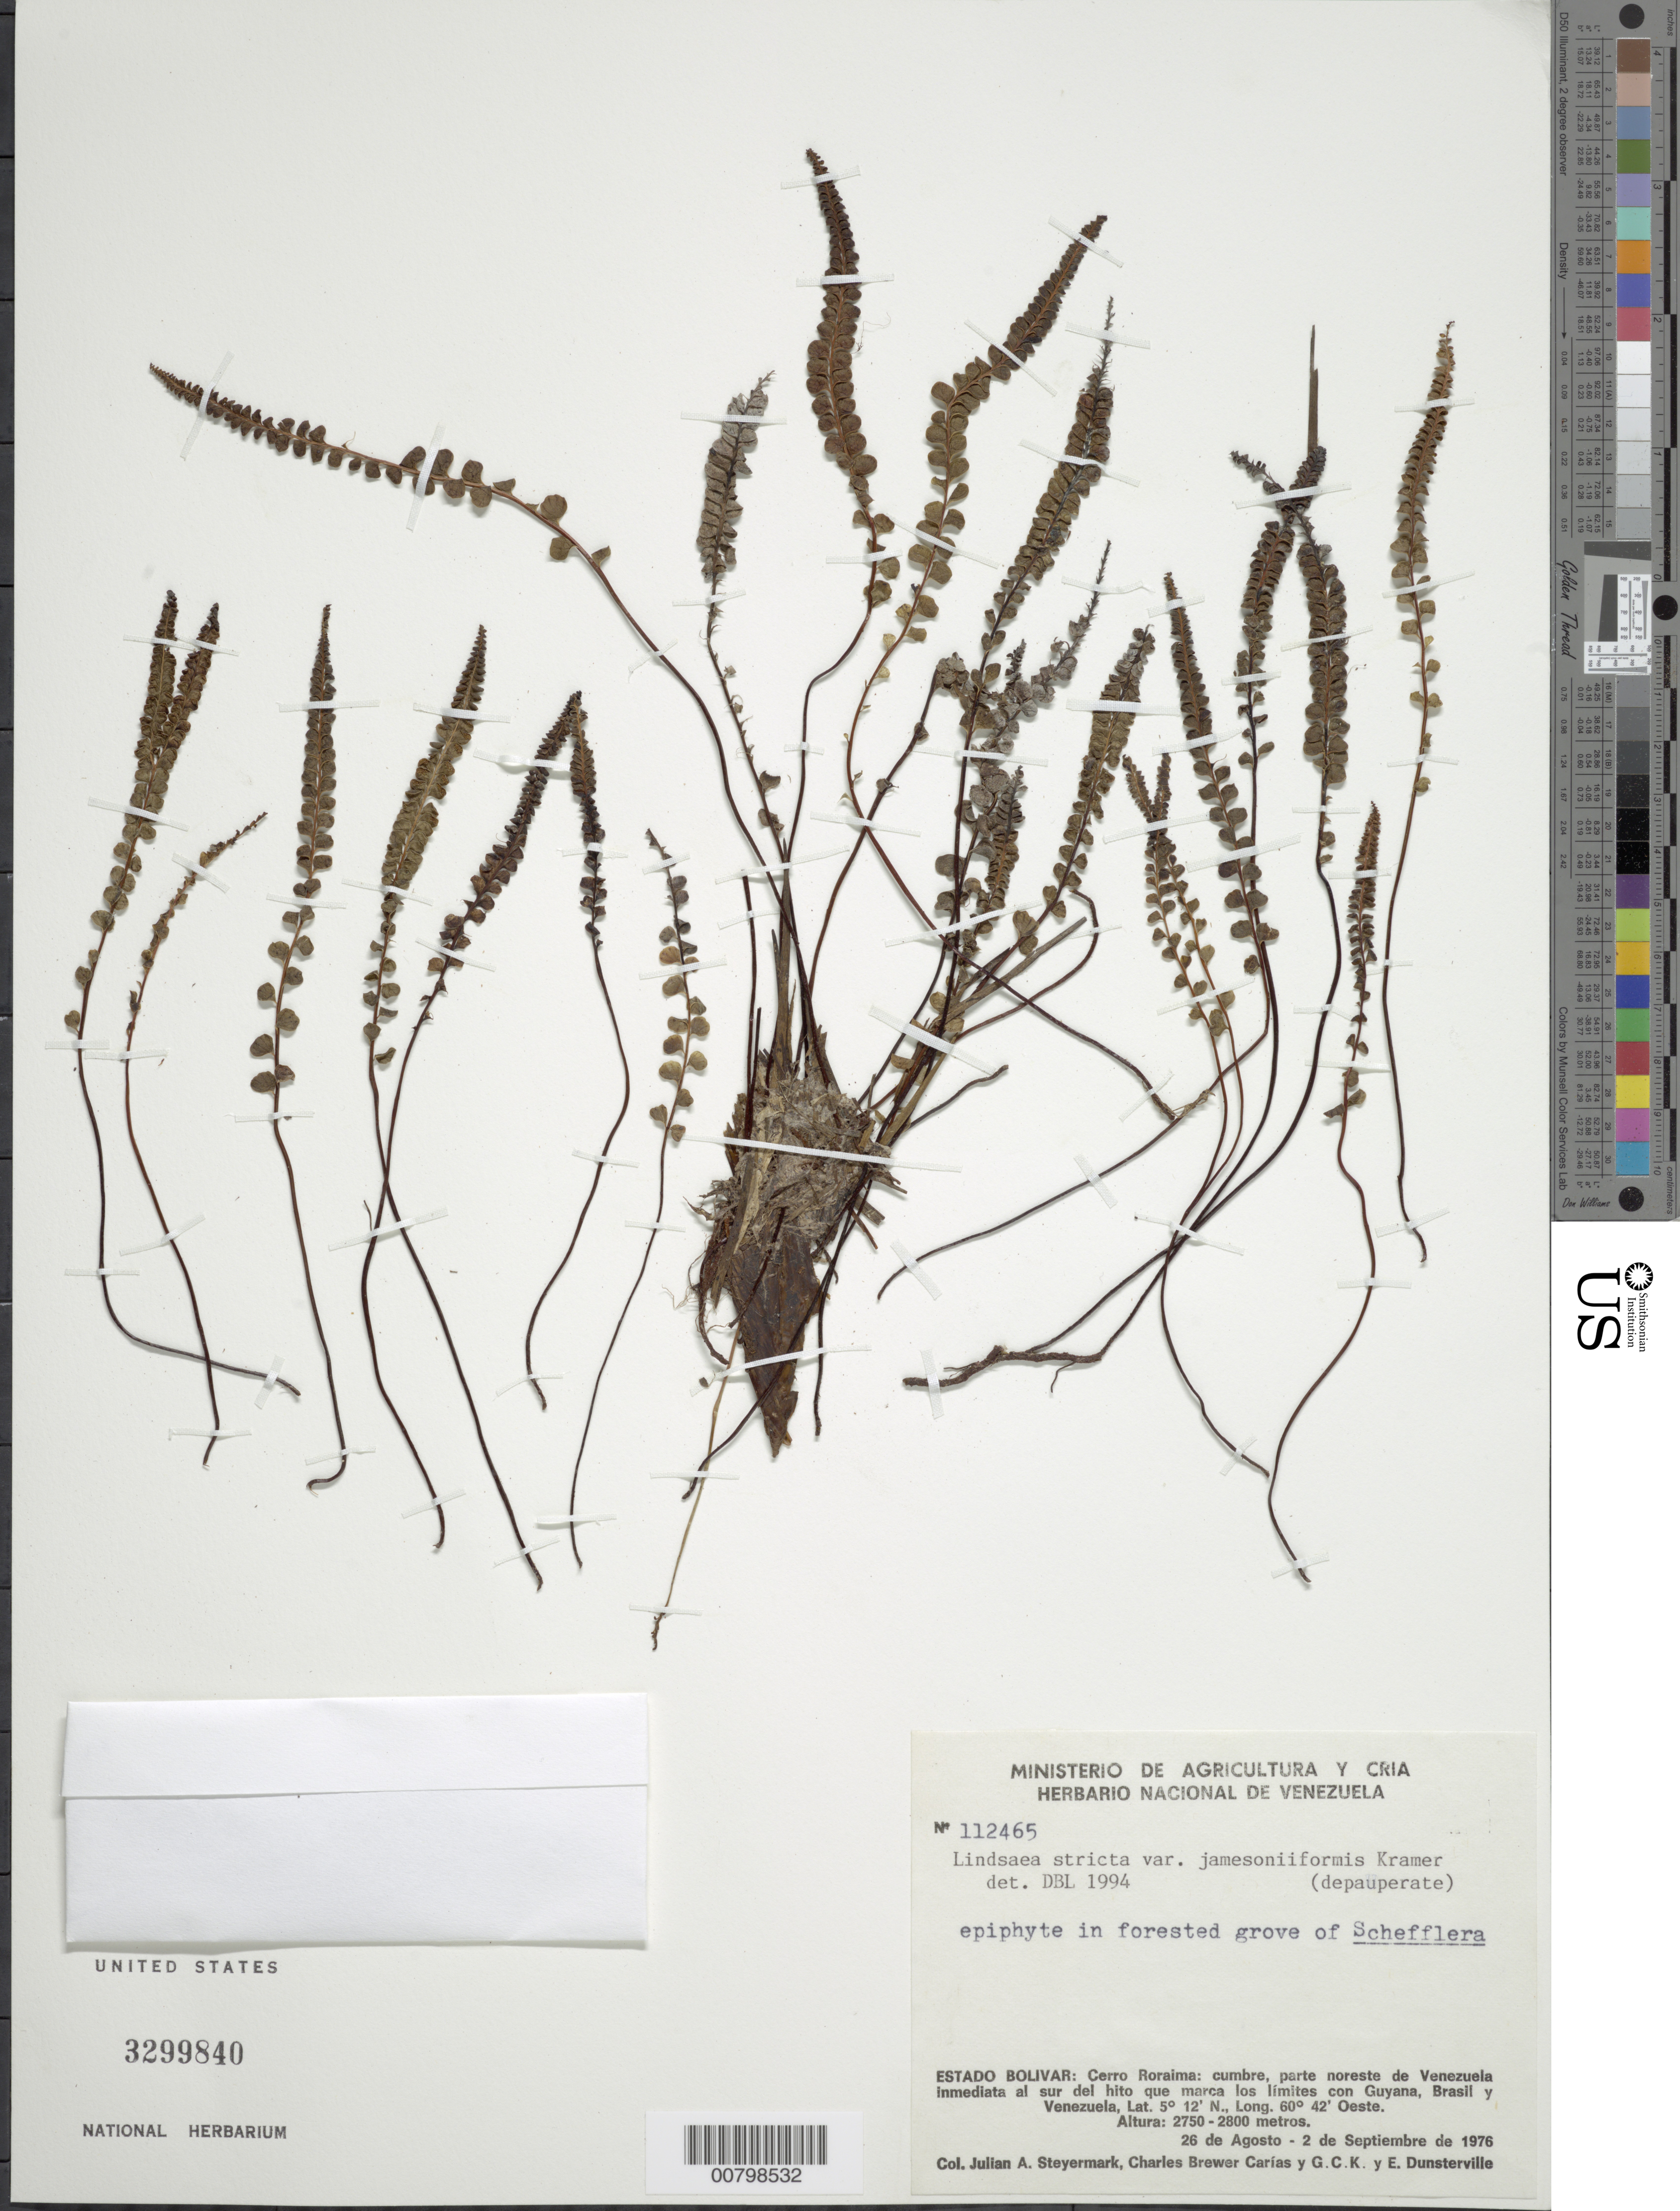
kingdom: Plantae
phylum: Tracheophyta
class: Polypodiopsida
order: Polypodiales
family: Lindsaeaceae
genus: Lindsaea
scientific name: Lindsaea stricta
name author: (Sw.) Dryand.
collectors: J. Steyermark, C. Brewer-Carias, G. C. K. Dunsterville & E. Dunsterville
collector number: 112465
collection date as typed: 26-Aug-76 to 2-Sep-76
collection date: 1976-08-26/1976-09-02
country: Venezuela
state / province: Bolívar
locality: Cerro Roraima: parte NO de Venezuela inmediata al S del hito que marca los limites con Guyana, Brasil, y Venezuela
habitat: Forested grove of Schefflera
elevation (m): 2750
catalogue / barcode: US 3299840